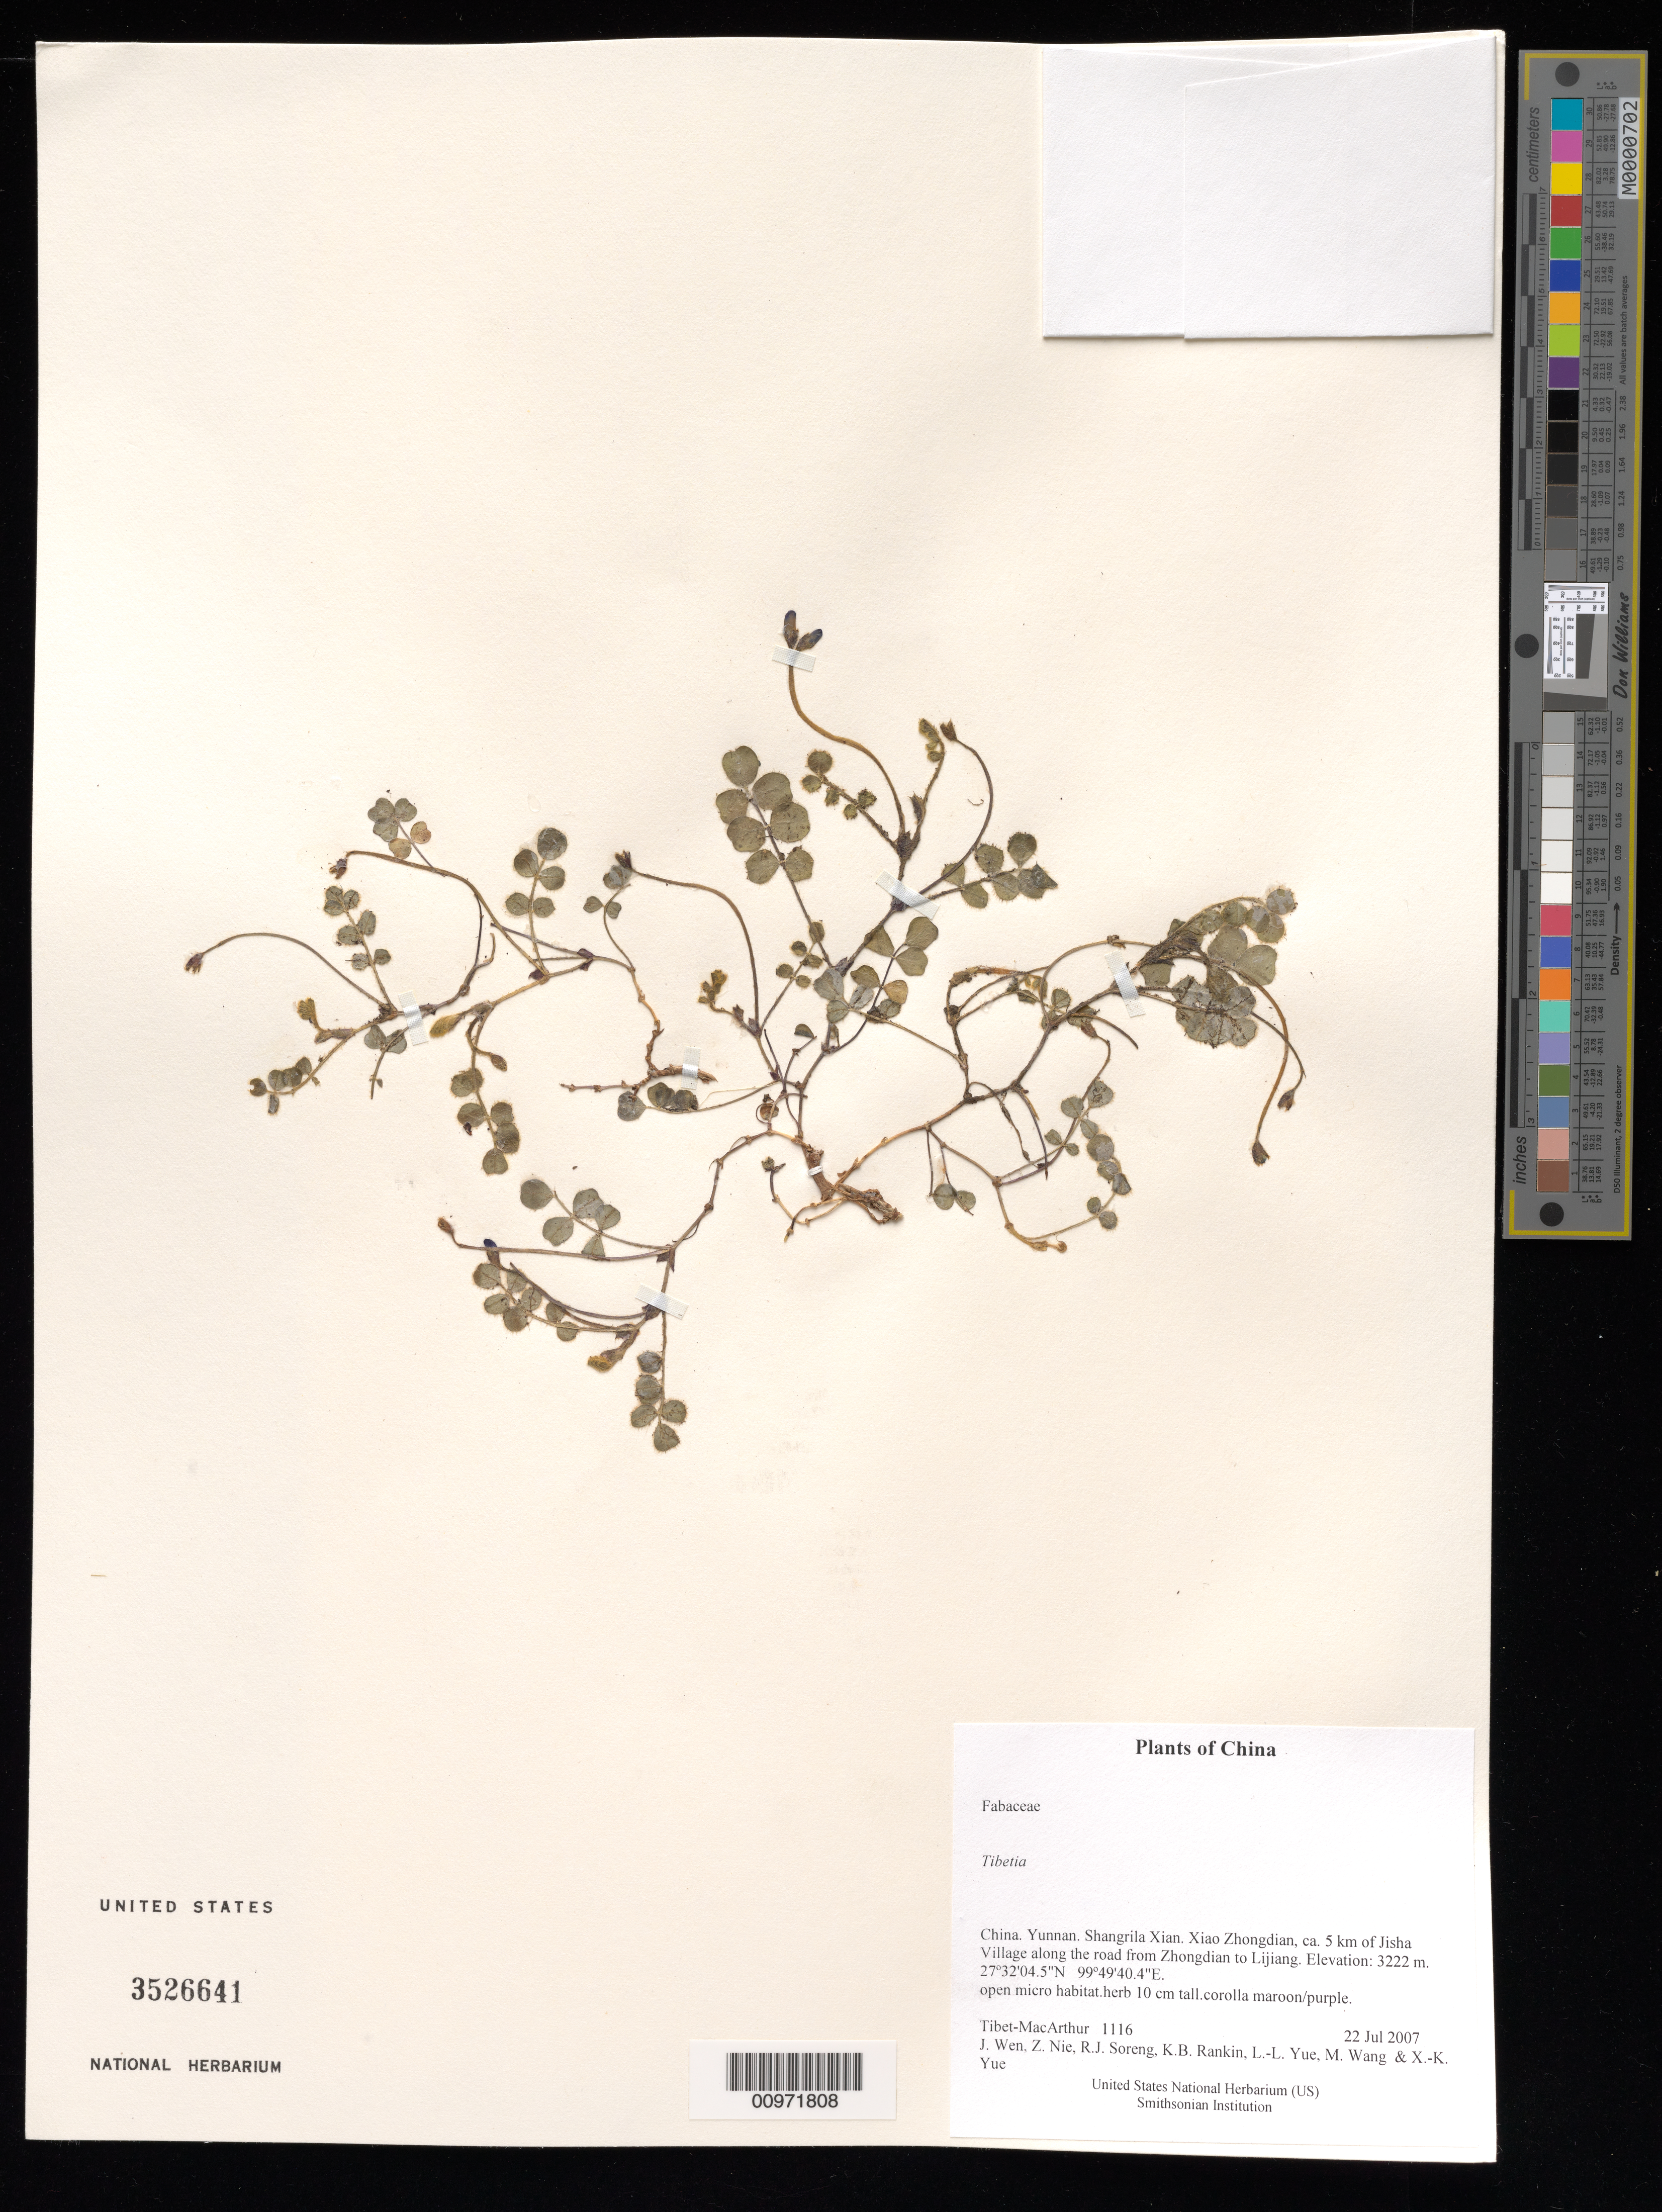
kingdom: Plantae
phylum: Tracheophyta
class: Magnoliopsida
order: Fabales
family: Fabaceae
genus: Tibetia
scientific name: Tibetia sp.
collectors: Tibet-MacArthur, J. Wen, Z. Nie, R. J. Soreng, K. Rankin, L. Yue, M. Wang & X. Yue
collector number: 1116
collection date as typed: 22 Jul 2007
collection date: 2007-07-22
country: China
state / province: Yunnan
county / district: Shangrila Xian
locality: Xiao Zhongdian, ca. 5 km of Jisha Village along the road from Zhongdian to Lijiang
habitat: Open micro habitat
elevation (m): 3222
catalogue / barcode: US 3526641